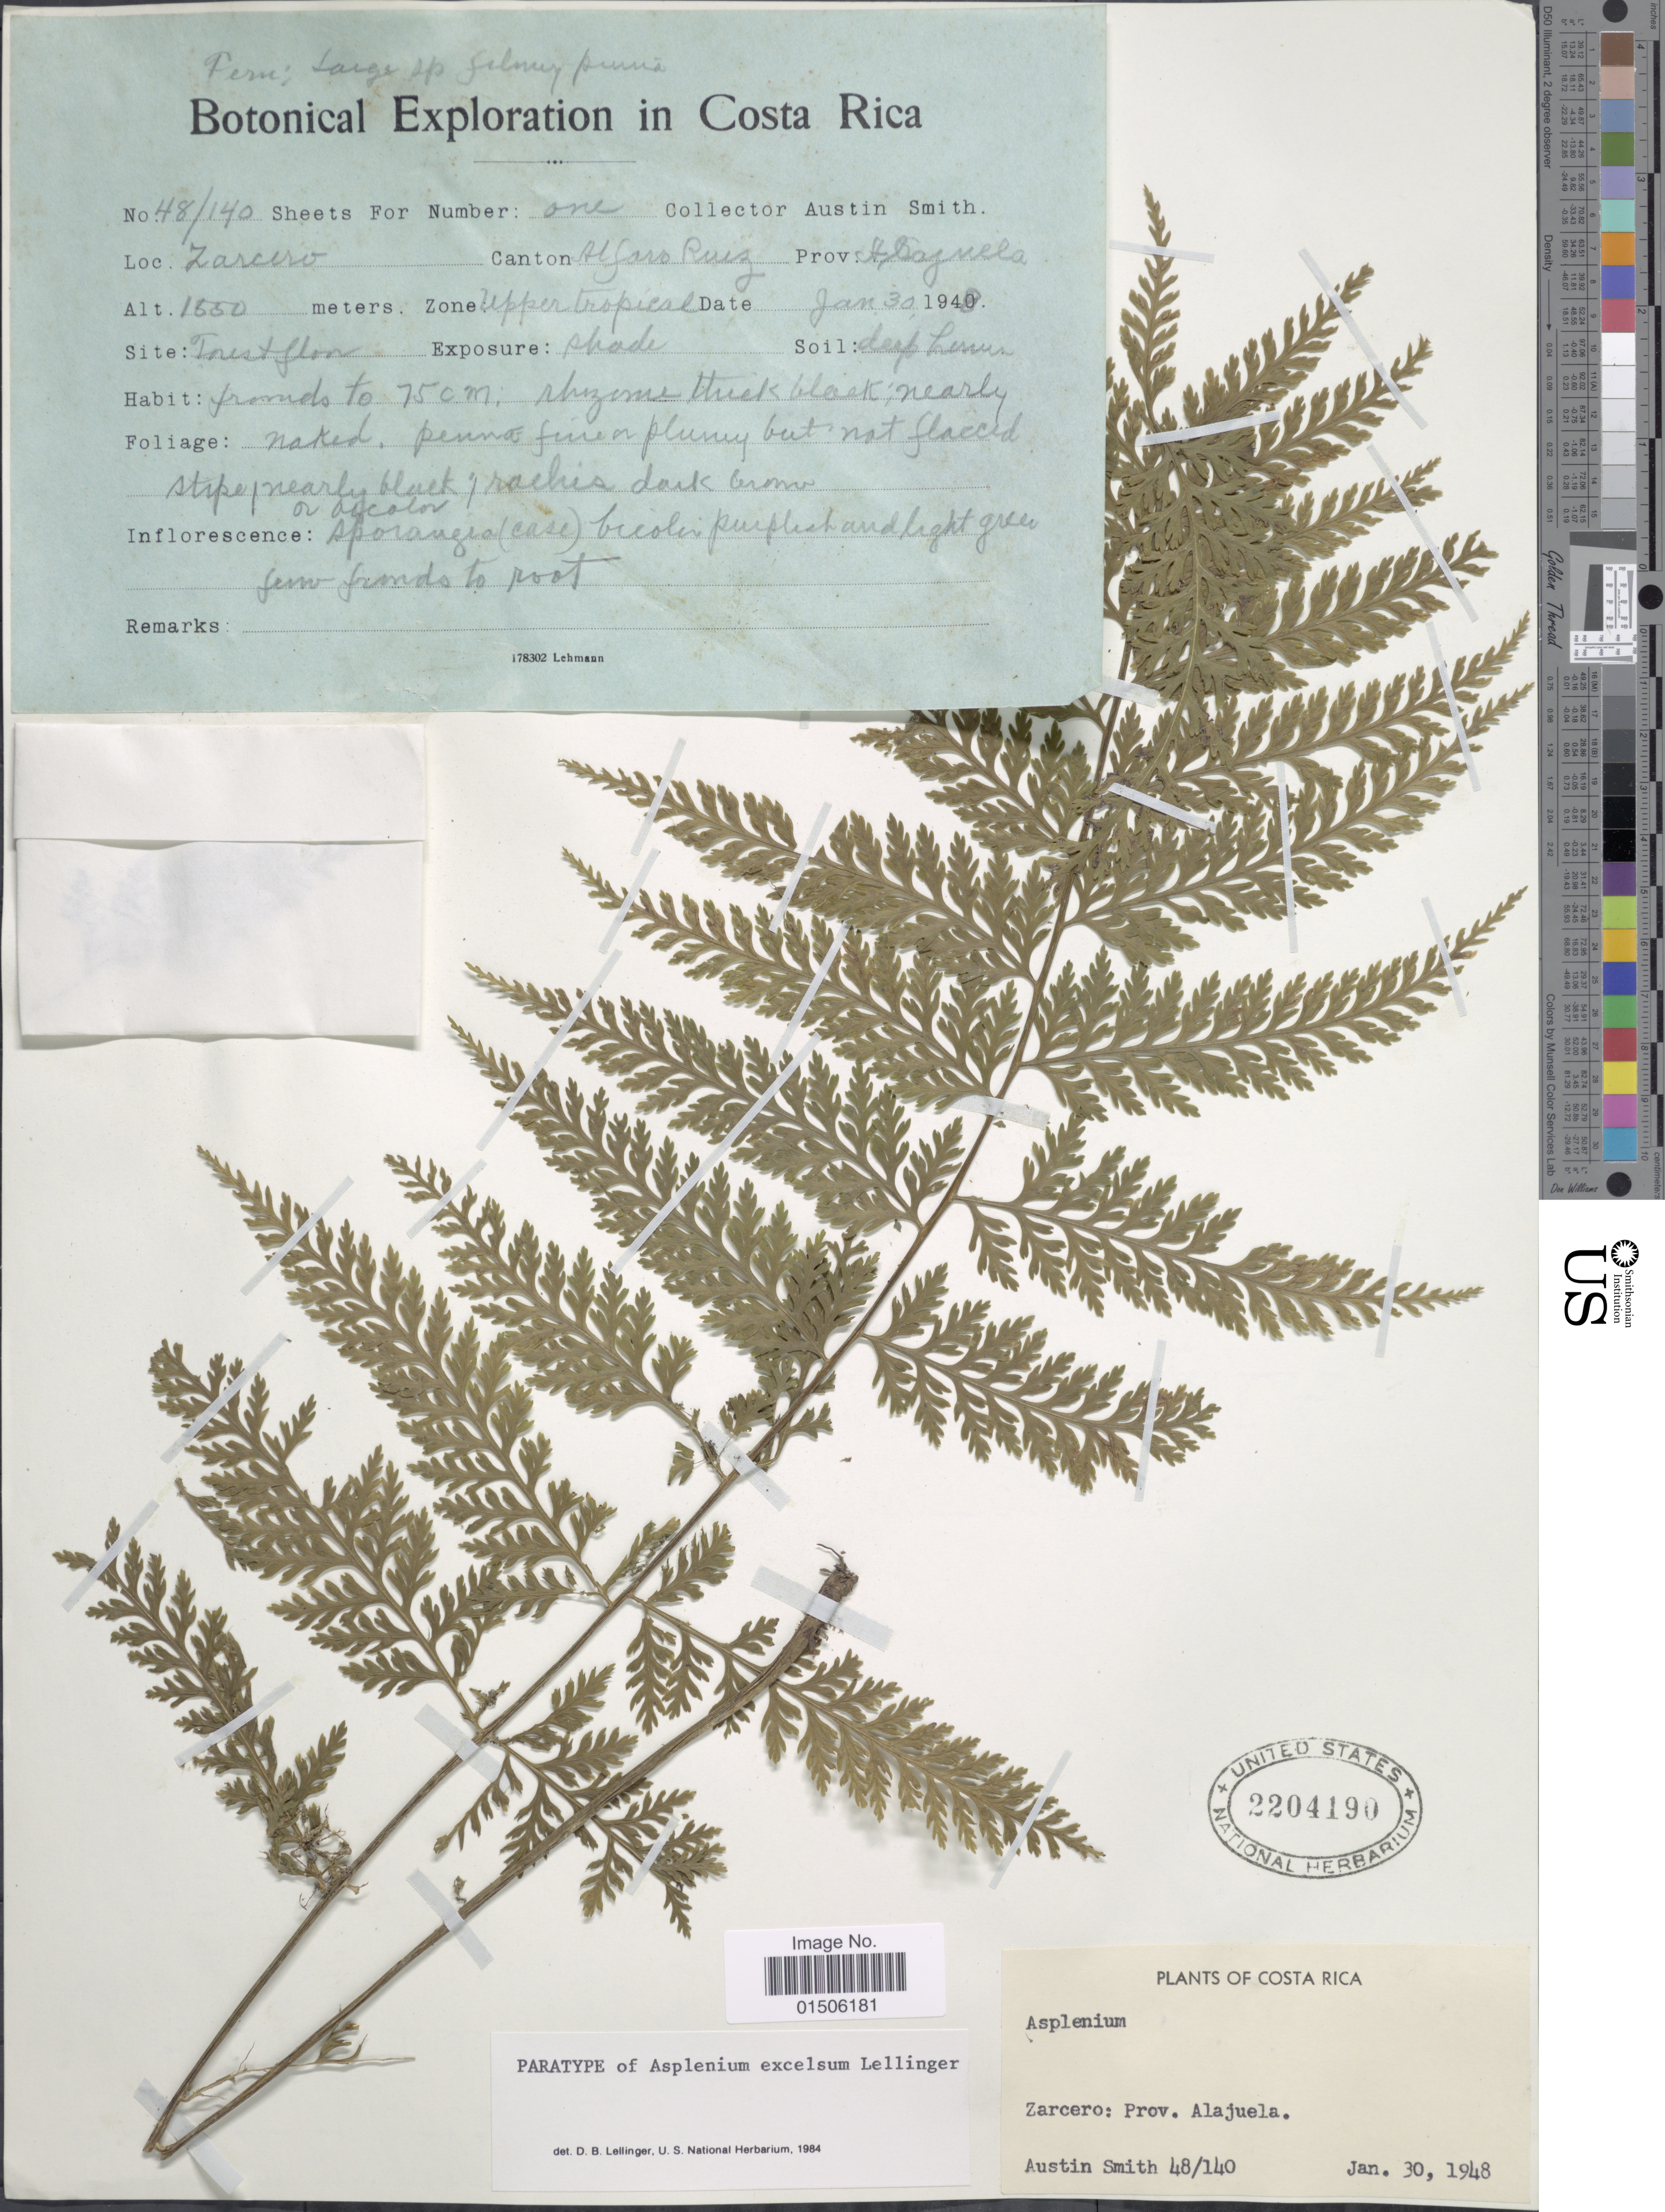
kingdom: Plantae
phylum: Tracheophyta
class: Polypodiopsida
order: Polypodiales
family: Aspleniaceae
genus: Asplenium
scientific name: Asplenium excelsum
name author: Lellinger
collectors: Aust P. Smith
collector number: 48/140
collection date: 1948-01-30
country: Costa Rica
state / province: Alajuela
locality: Zarcero, Canton Alfaro Ruiz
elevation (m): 1550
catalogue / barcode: US 2204190